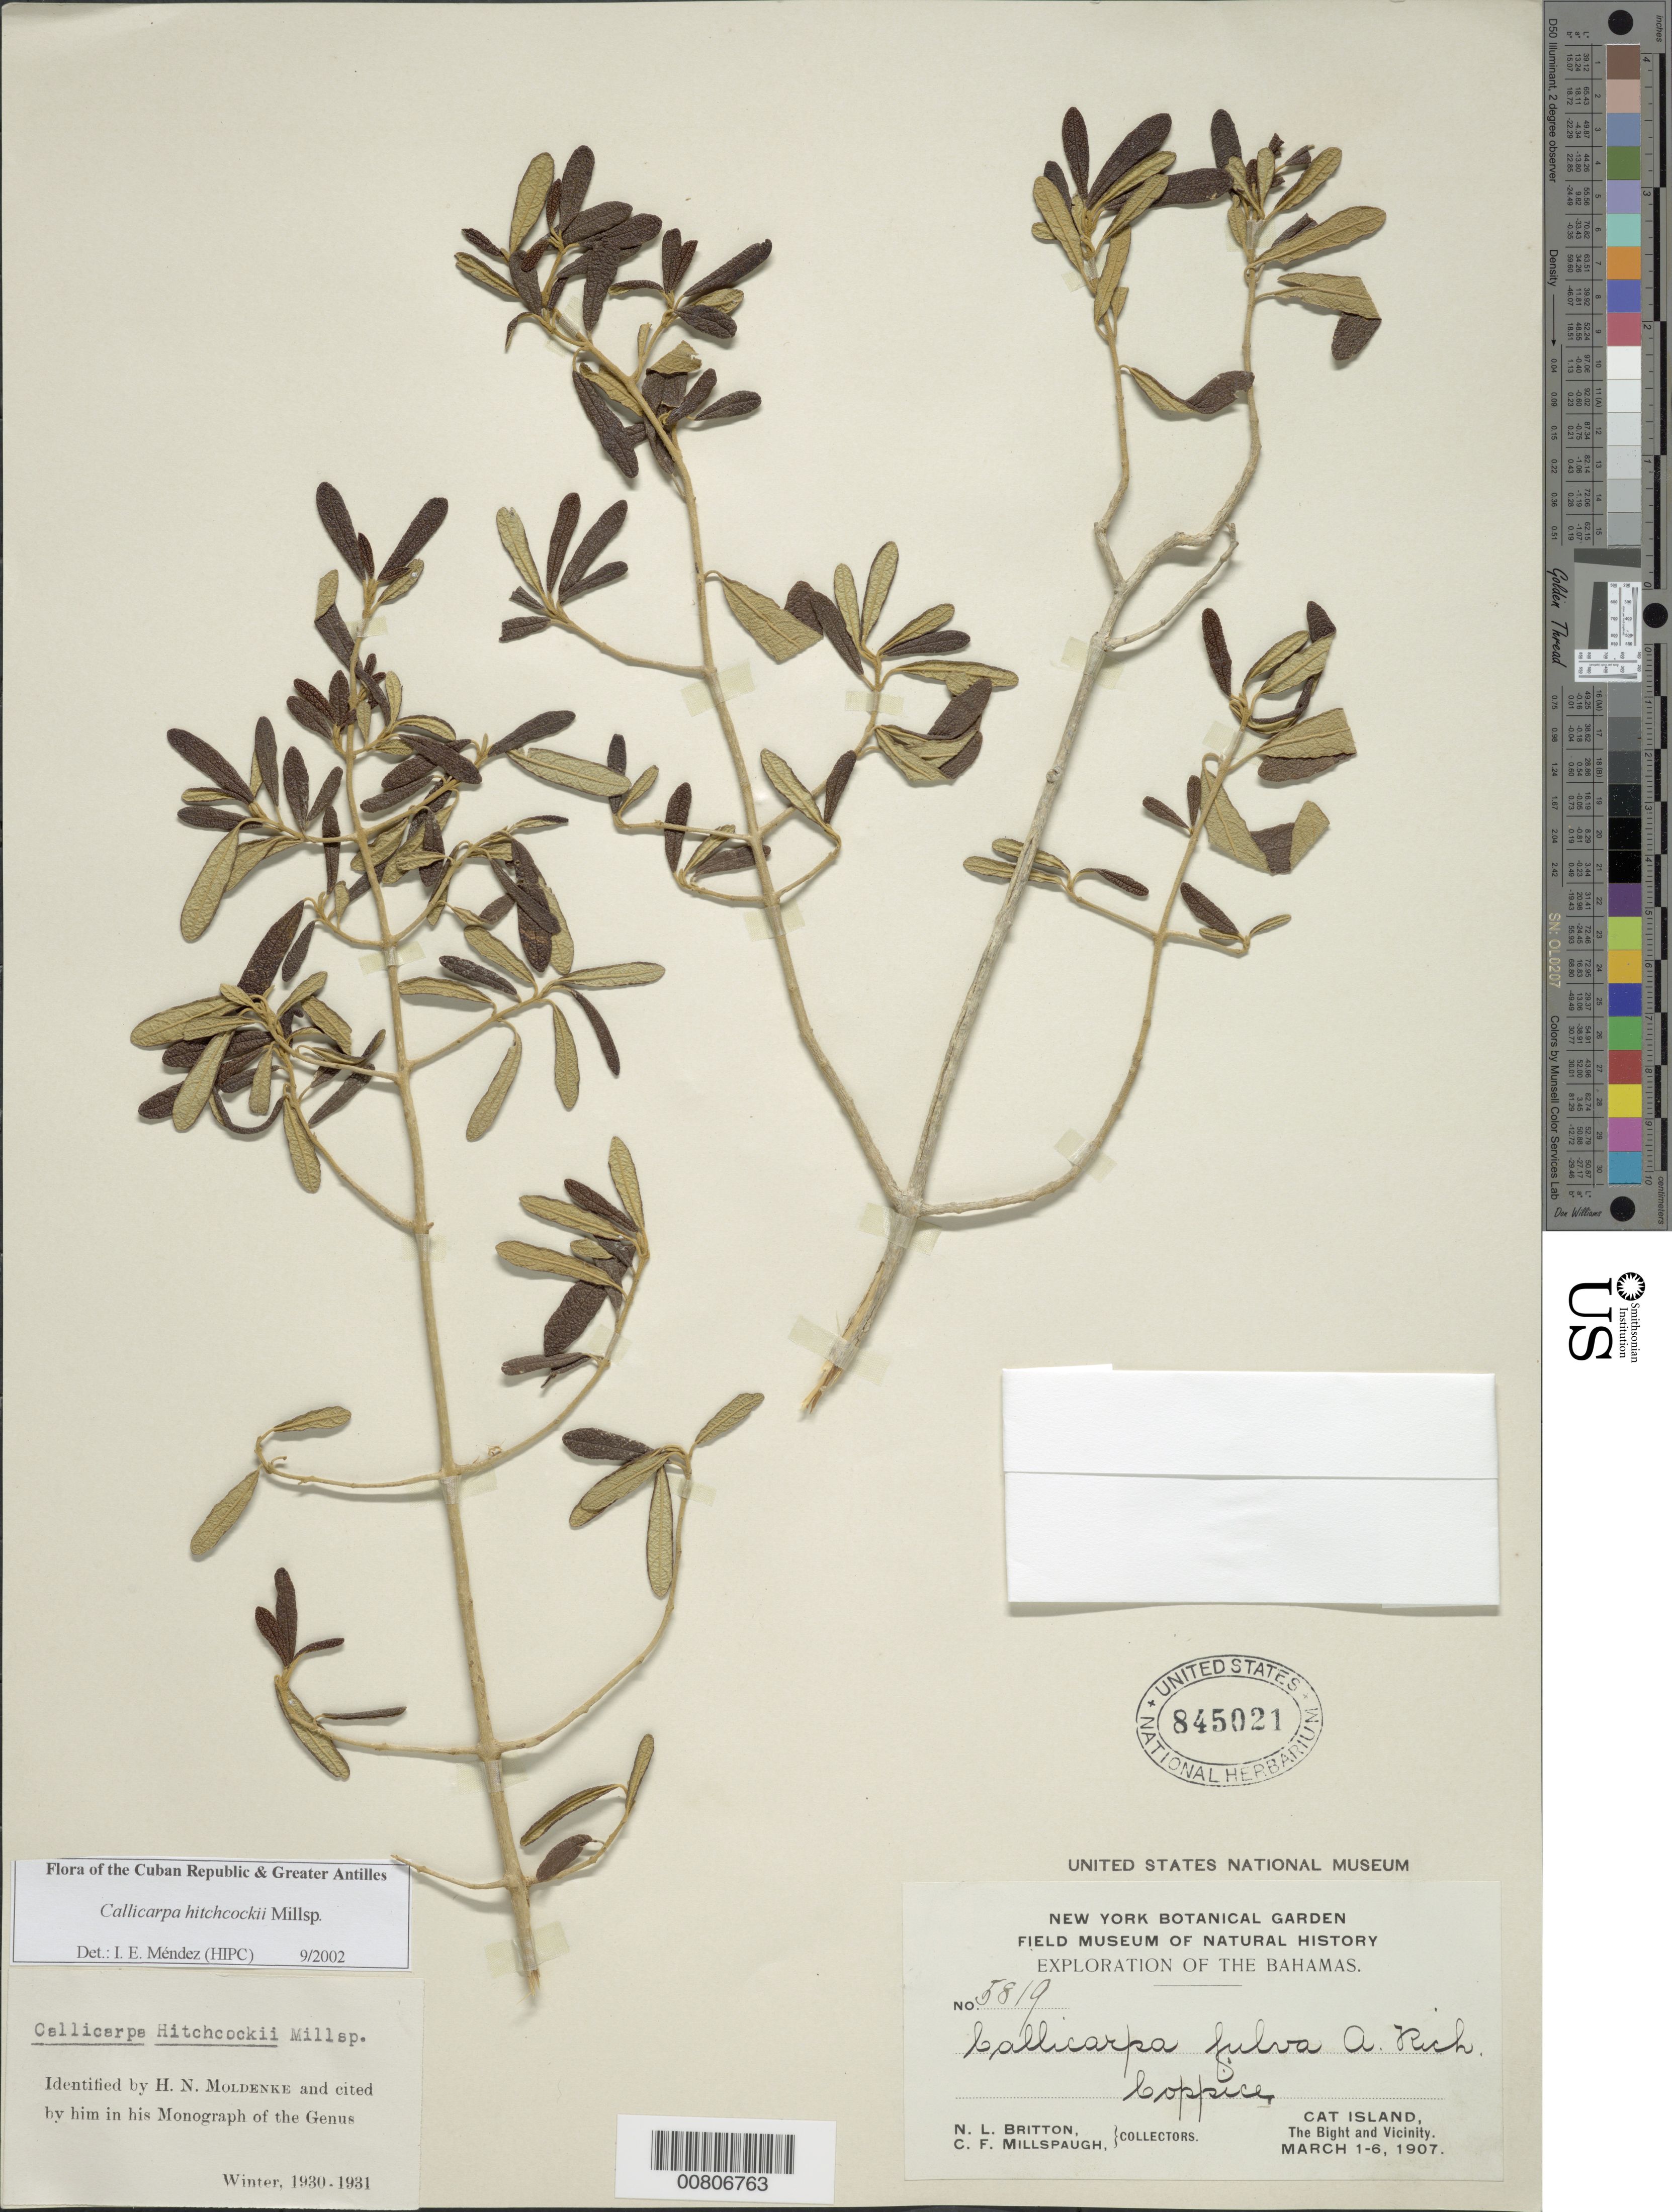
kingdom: Plantae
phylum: Tracheophyta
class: Magnoliopsida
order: Lamiales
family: Lamiaceae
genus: Callicarpa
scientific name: Callicarpa hitchcockii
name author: Millsp.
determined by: Méndez, Isidro E., (HIPC)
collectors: N. Britton & C. F. Millspaugh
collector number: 5819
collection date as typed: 01 Mar 1907 to 06 Mar 1907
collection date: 1907-03-01/1907-03-06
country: Bahamas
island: Cat I.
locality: The Bight and vicinity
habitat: Coppice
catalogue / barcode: US 845021